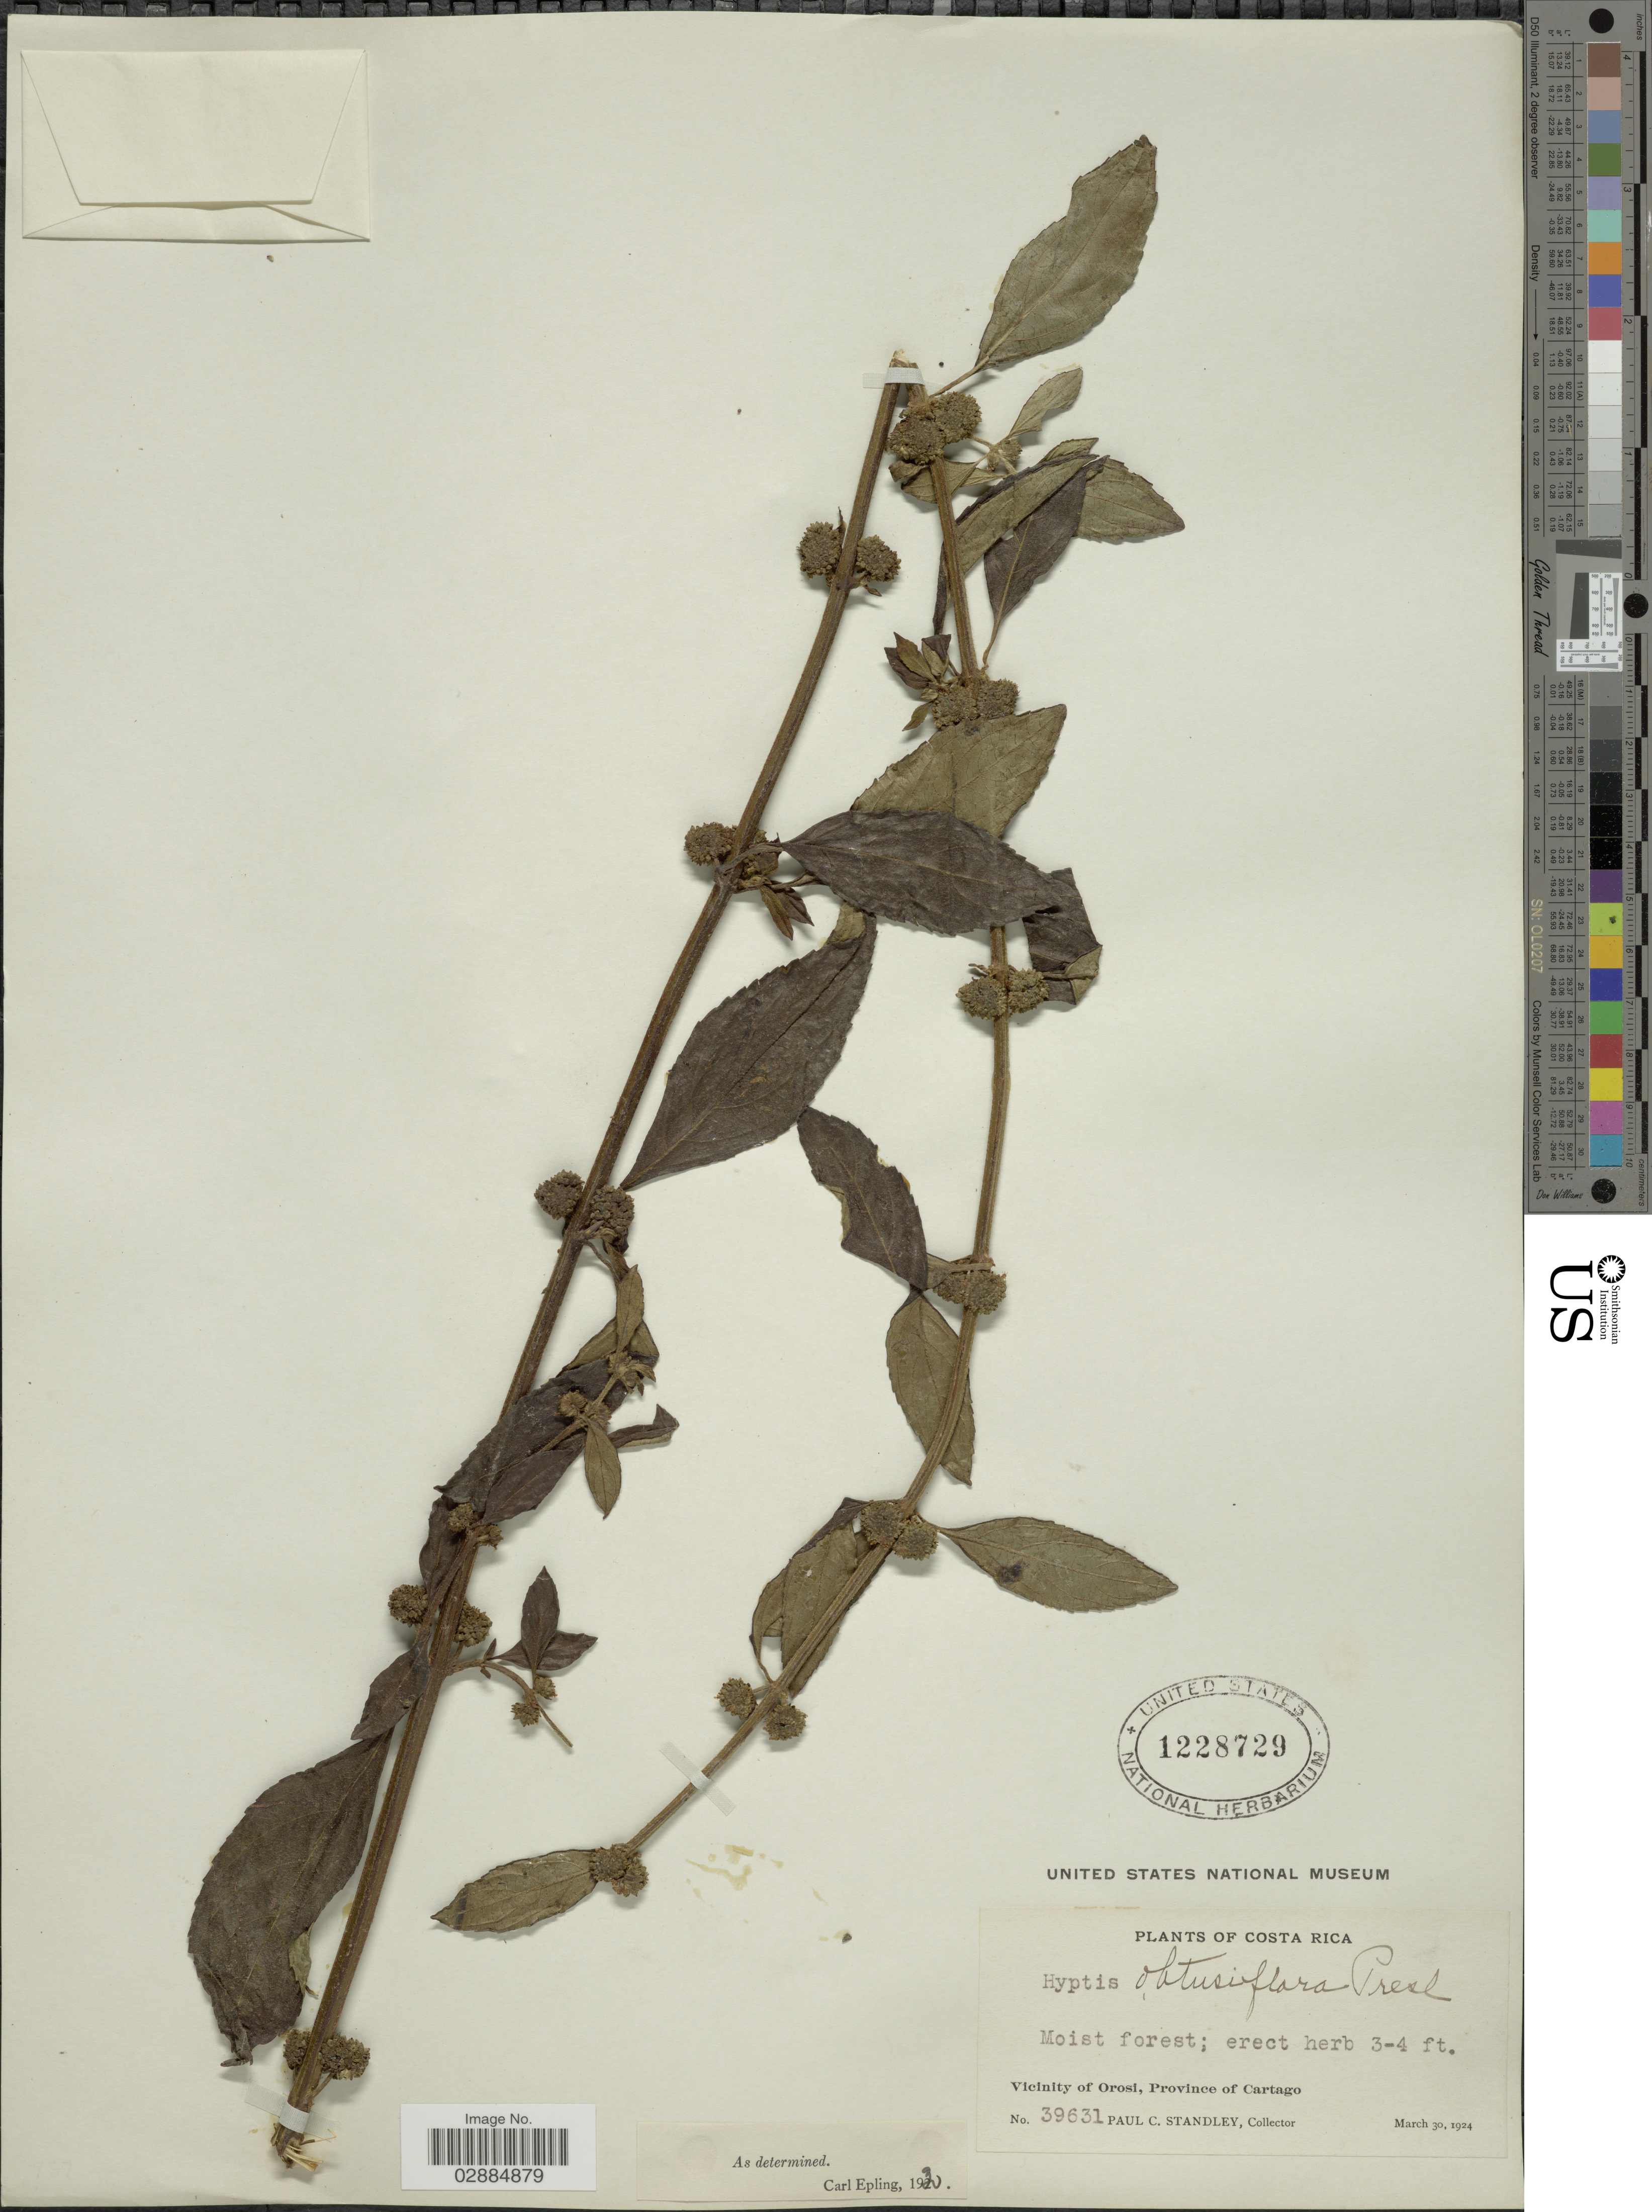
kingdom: Plantae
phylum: Tracheophyta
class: Magnoliopsida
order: Lamiales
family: Lamiaceae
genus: Hyptis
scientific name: Hyptis obtusiflora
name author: C. Presl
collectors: P. C. Standley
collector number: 39631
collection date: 1924-03-30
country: Costa Rica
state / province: Cartago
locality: Vicinity of Orosi, Province of Cartago.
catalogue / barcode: US 1228729